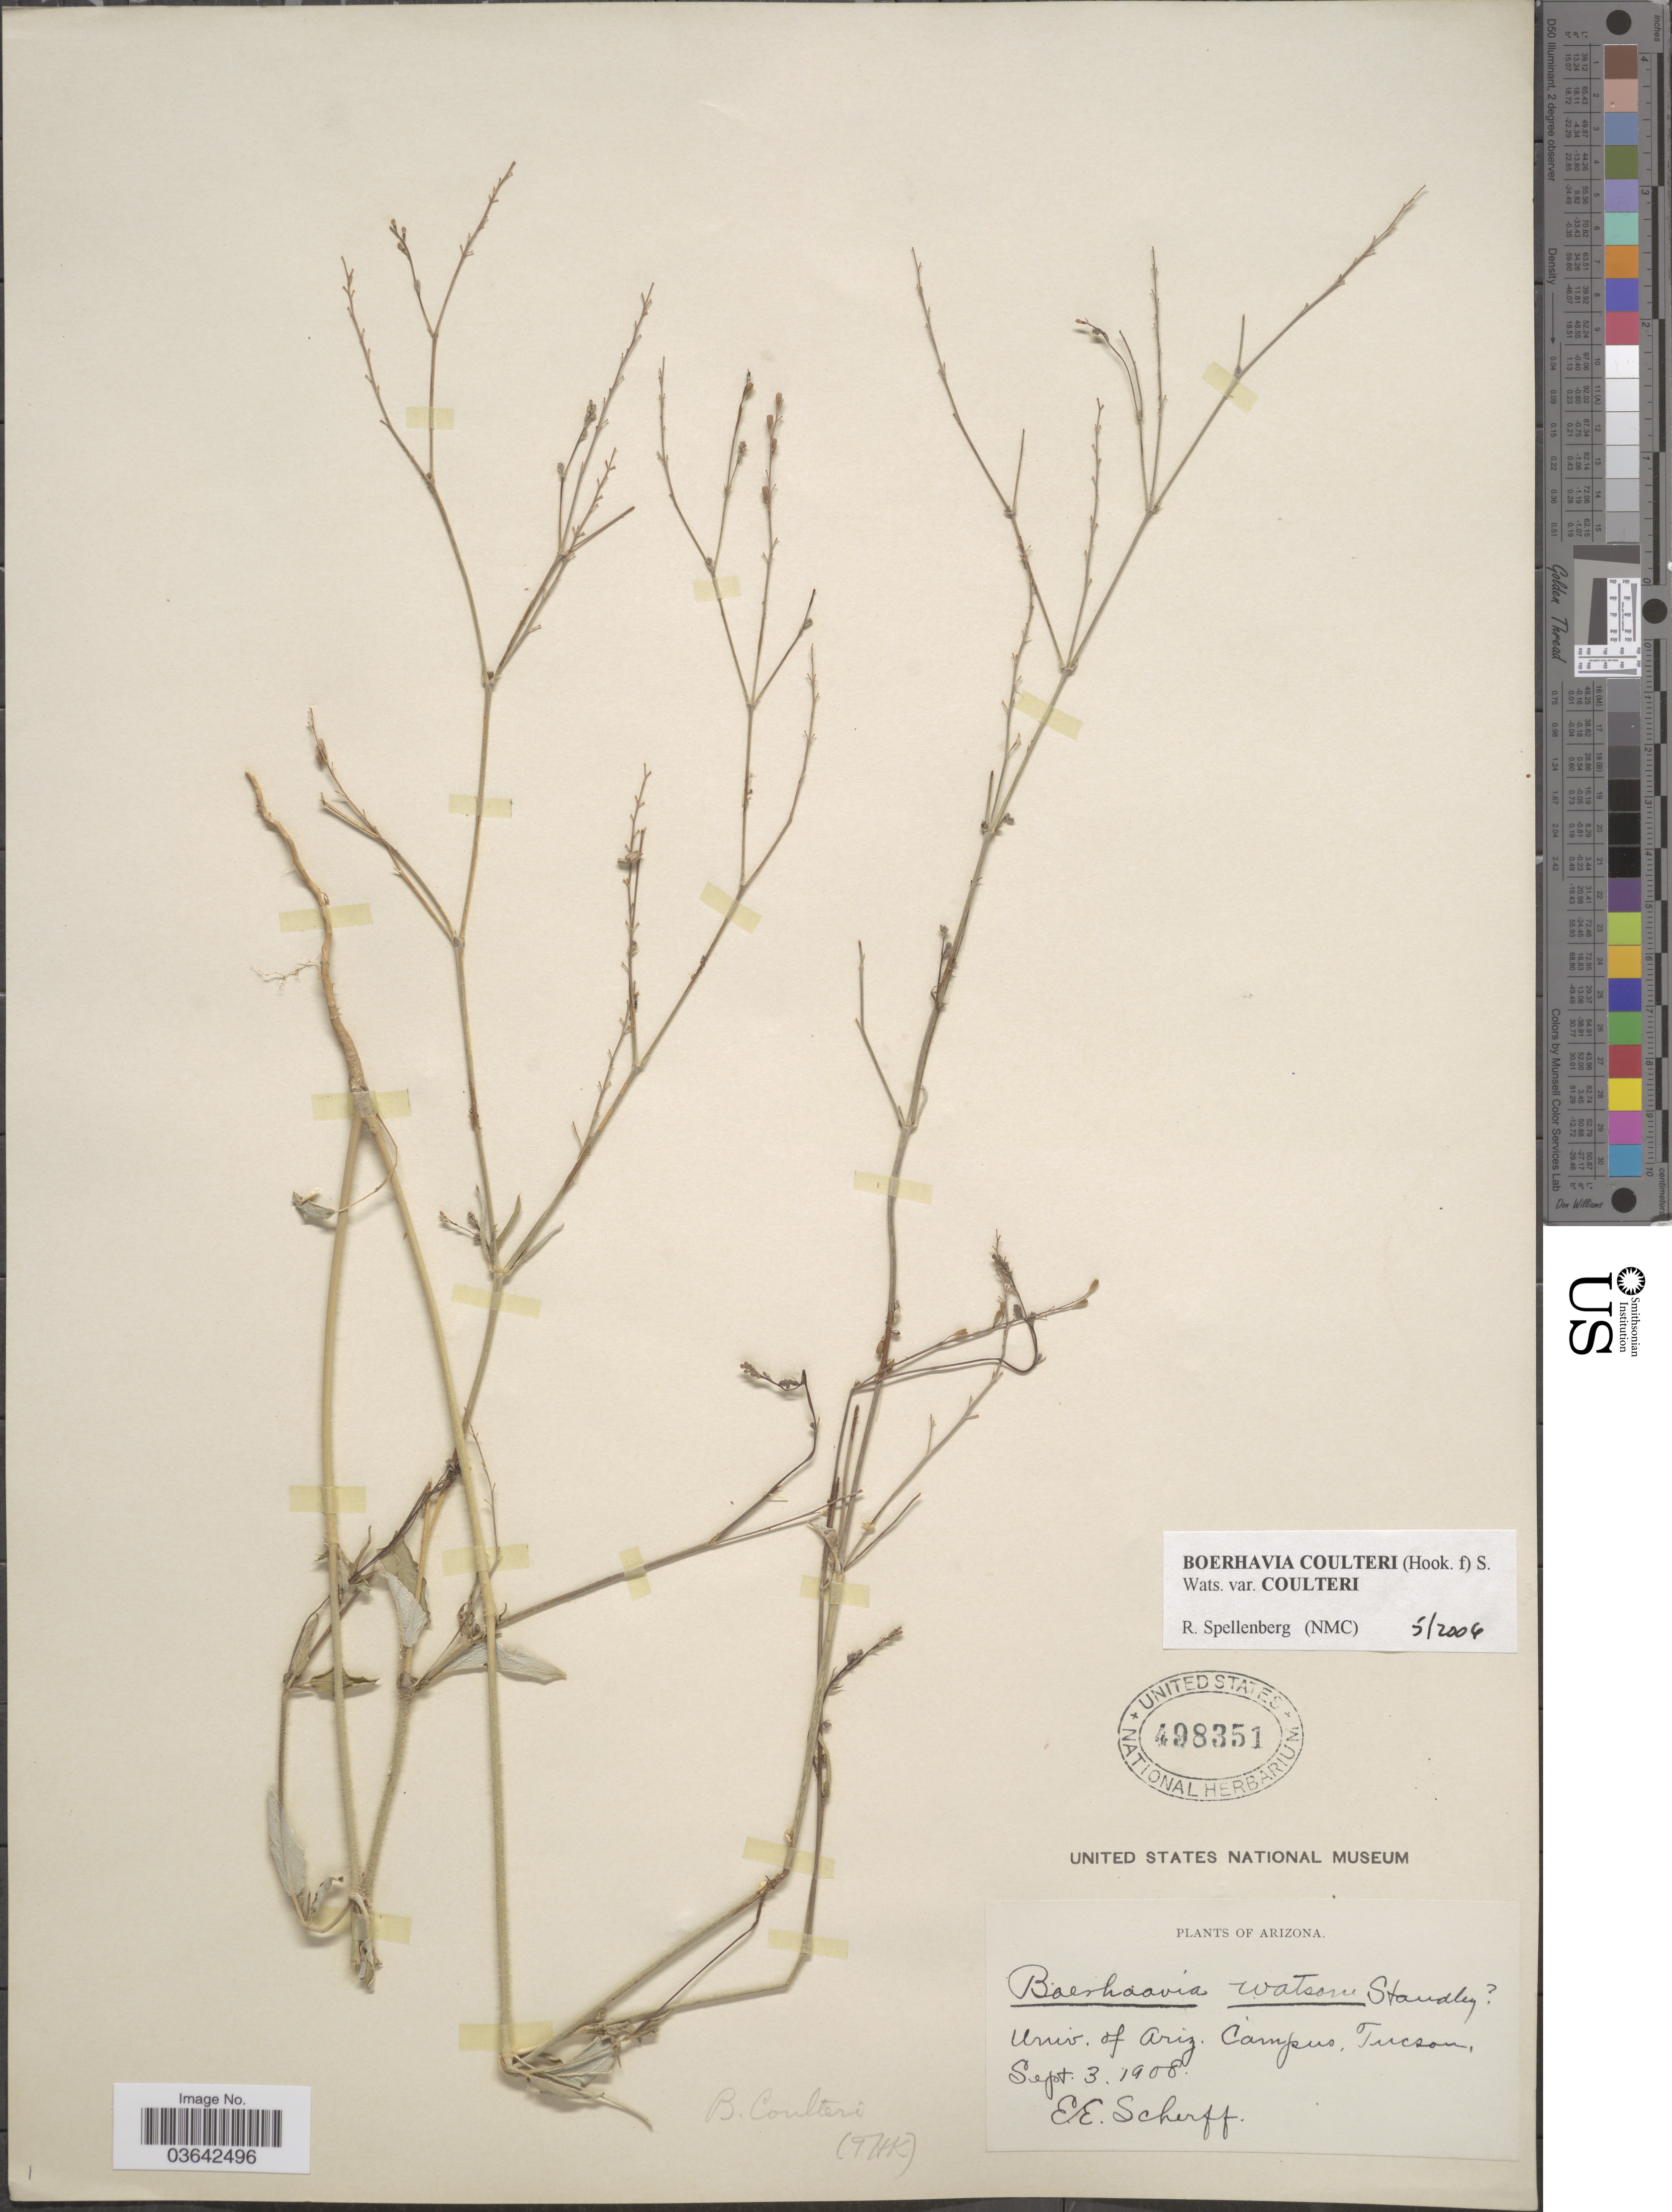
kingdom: Plantae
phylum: Tracheophyta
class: Magnoliopsida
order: Caryophyllales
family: Nyctaginaceae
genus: Boerhavia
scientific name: Boerhavia coulteri var. coulteri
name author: (Hook. f.) S. Watson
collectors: E. Scherff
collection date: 1908-09-03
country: United States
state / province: Arizona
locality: Univ. of Ariz. Campus, Tucson.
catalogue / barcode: US 498351